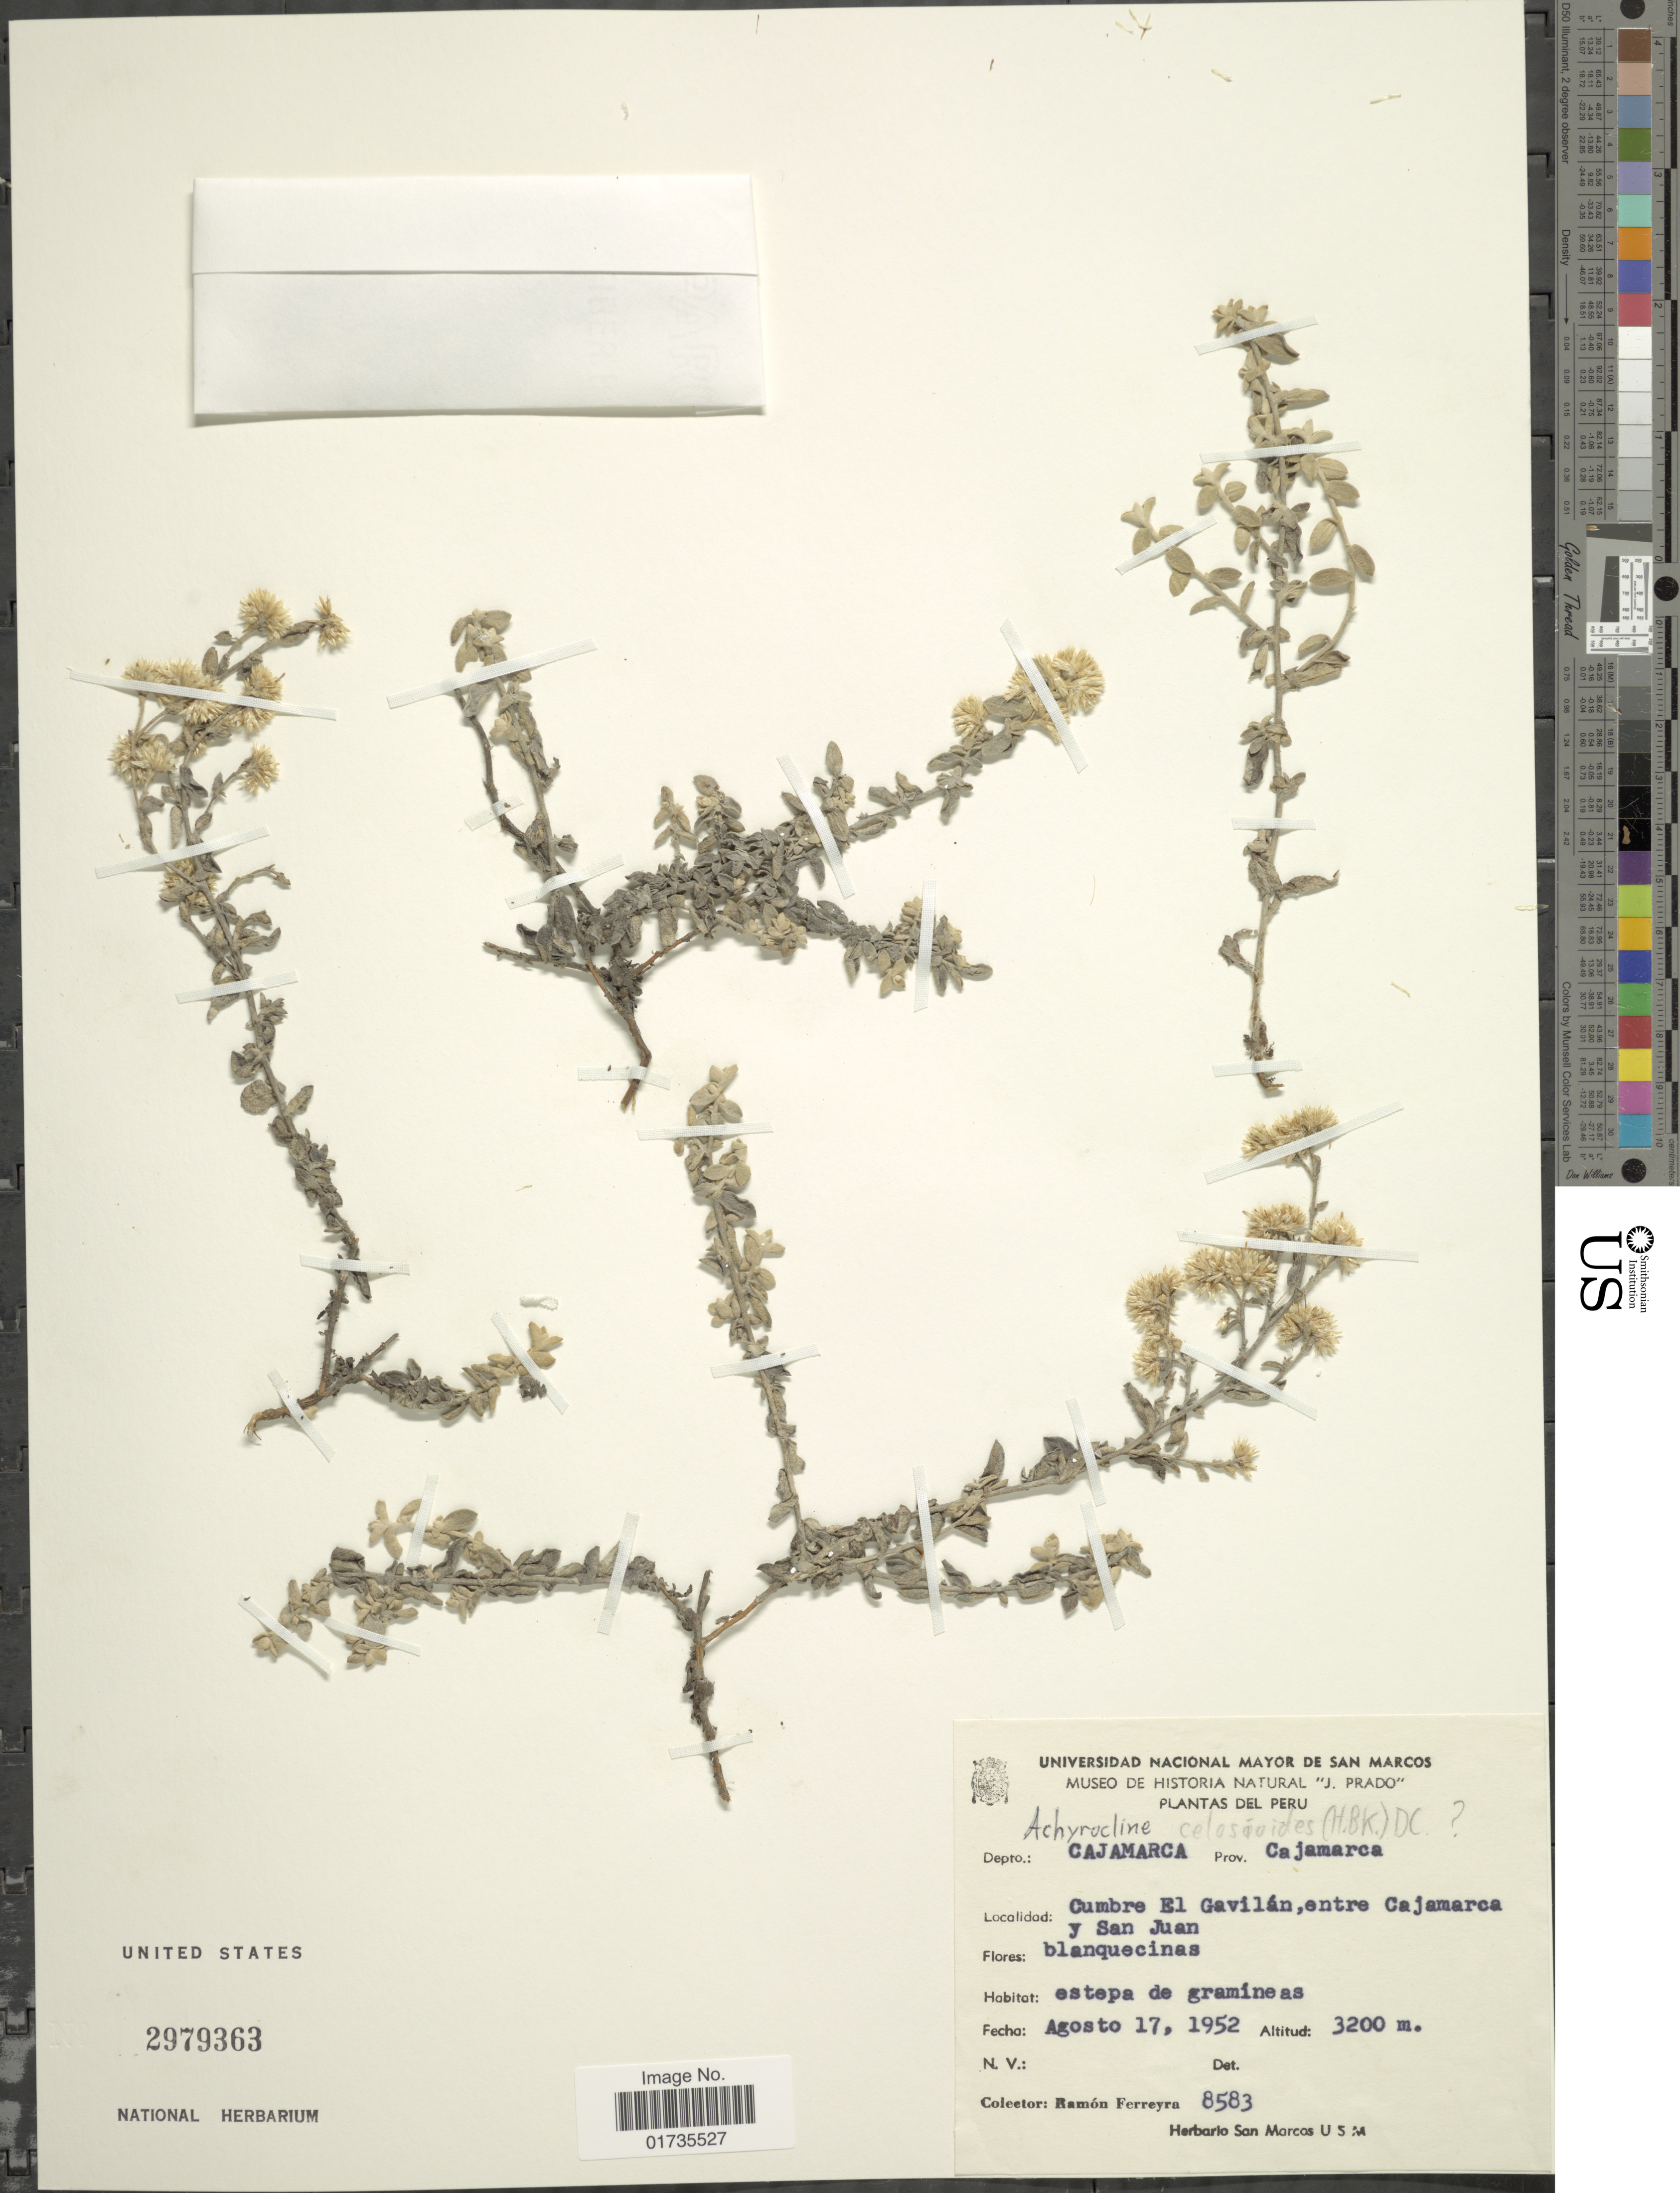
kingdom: Plantae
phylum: Tracheophyta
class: Magnoliopsida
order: Asterales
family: Asteraceae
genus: Achyrocline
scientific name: Achyrocline celosioides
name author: (Kunth) DC.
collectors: R. A. Ferreyra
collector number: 8583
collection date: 1952-08-17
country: Peru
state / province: Cajamarca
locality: Depto.: Cajamarca. Prov. Cajamarca. Cumbre El Gavilan, entre Cajamarca y San Juan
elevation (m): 3200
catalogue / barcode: US 2979363